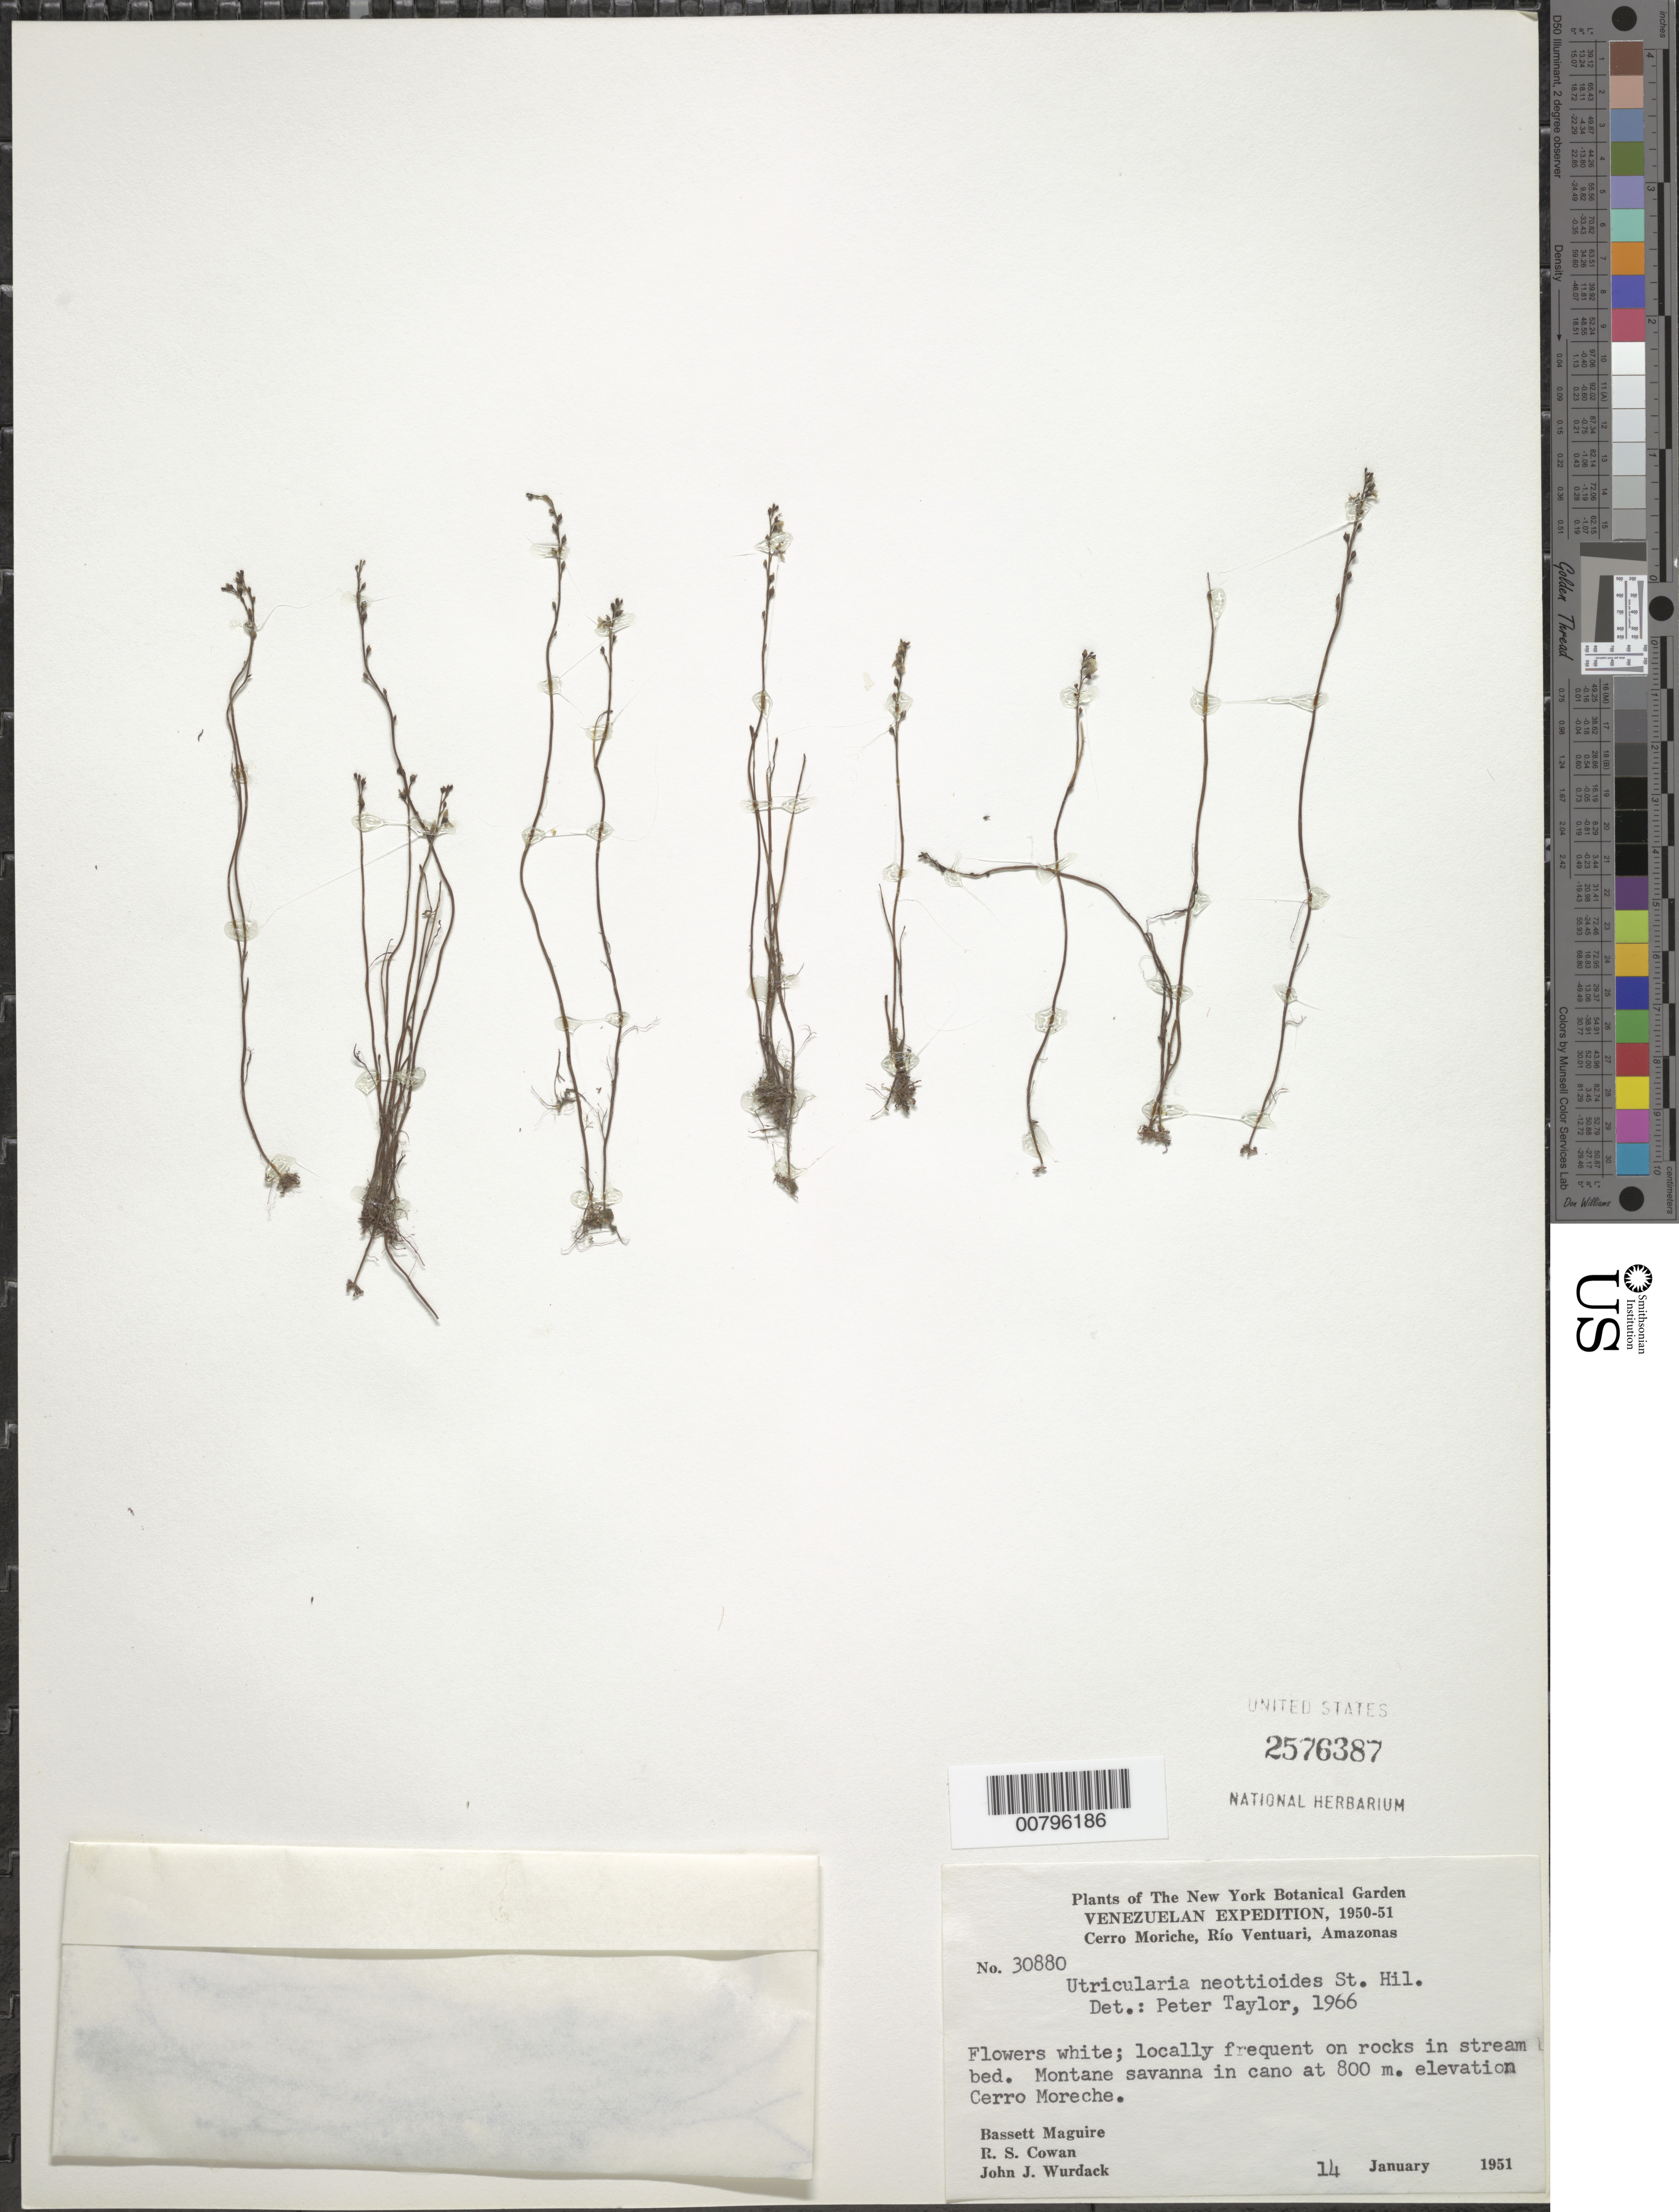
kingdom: Plantae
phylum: Tracheophyta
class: Magnoliopsida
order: Lamiales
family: Lentibulariaceae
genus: Utricularia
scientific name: Utricularia neottioides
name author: A. St.-Hil. & Girard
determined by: Taylor, P.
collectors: B. Maguire, R. S. Cowan & J. J. Wurdack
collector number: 30880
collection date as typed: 14-Jan-51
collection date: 1951-01-14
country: Venezuela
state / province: Amazonas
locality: Cerro Moriche, Río Ventuari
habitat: Montane savanna, on rocks in streambeds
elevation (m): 800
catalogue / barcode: US 2576387